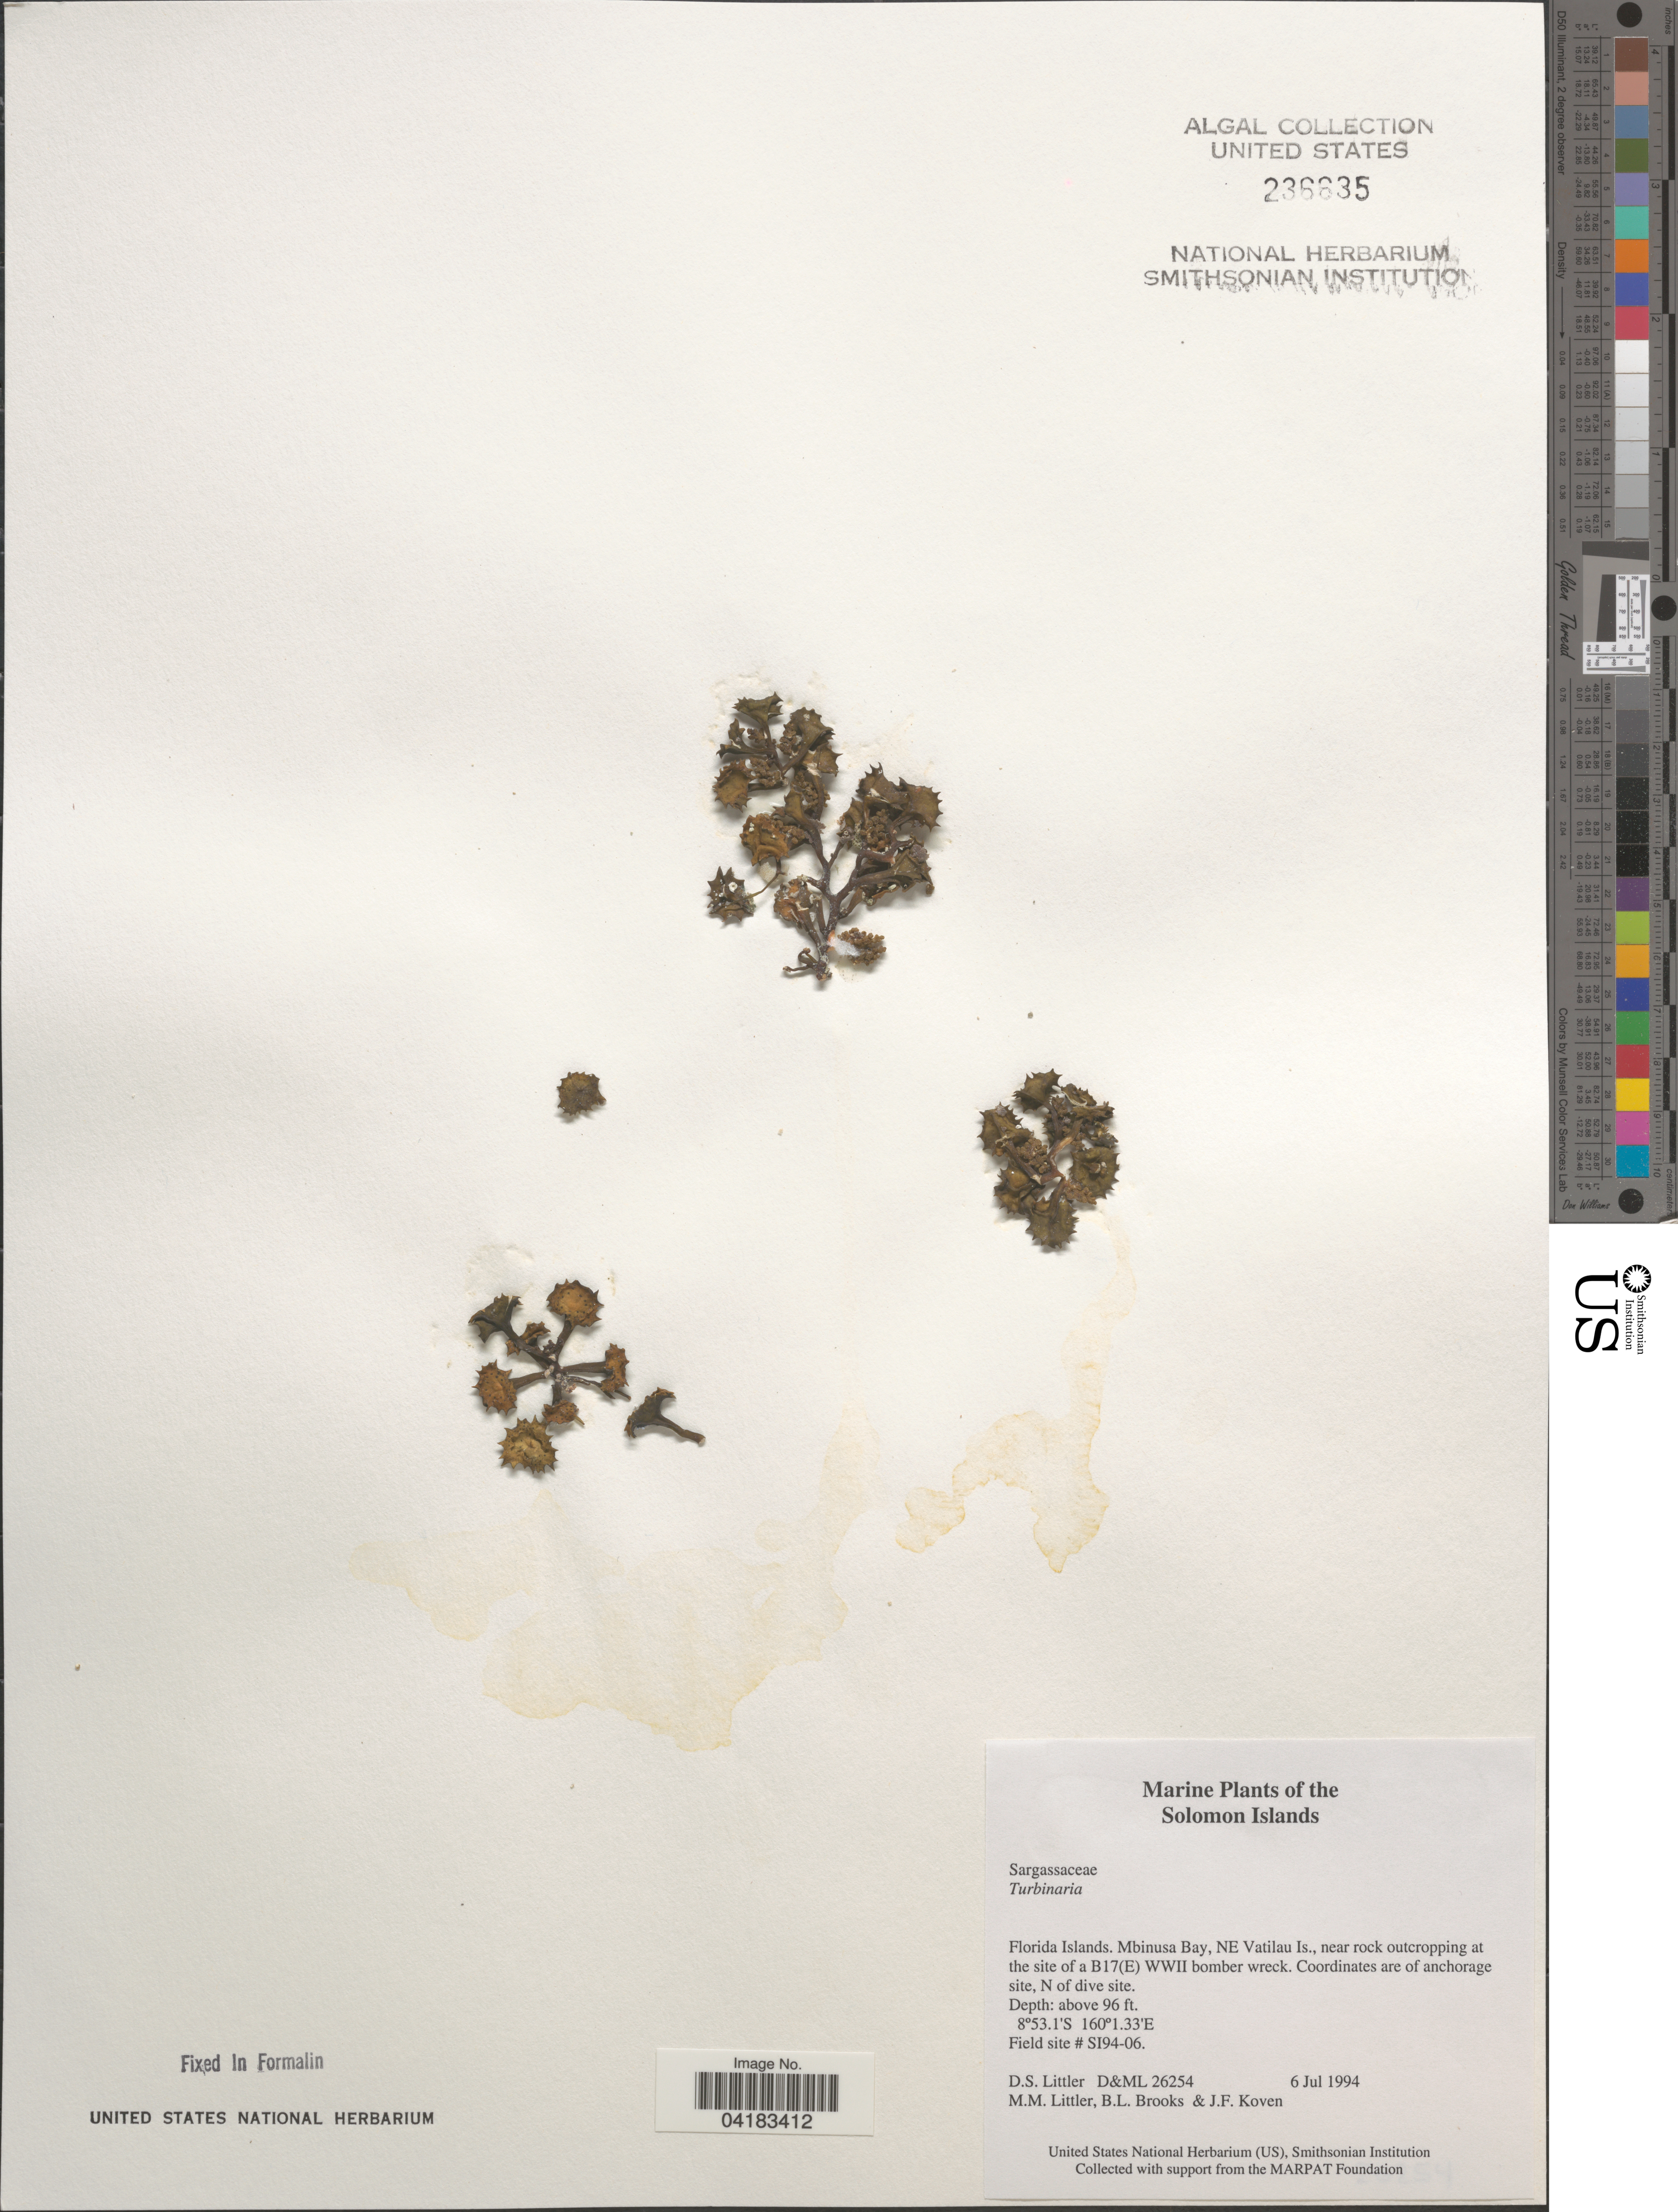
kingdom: Chromista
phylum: Ochrophyta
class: Phaeophyceae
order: Fucales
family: Sargassaceae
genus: Turbinaria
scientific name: Turbinaria sp.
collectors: D. S. Littler, B. Brooks & J. Koven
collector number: D&ML26254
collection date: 1994-07-06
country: Solomon Islands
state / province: Solomon Islands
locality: Florida Islands. Mbinusa Bay, NE Vatilau Is., near rock outcropping at the site of a B17(E) WWII bomber wreck. N of dive site. Field site #SI94-06.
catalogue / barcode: US 236635